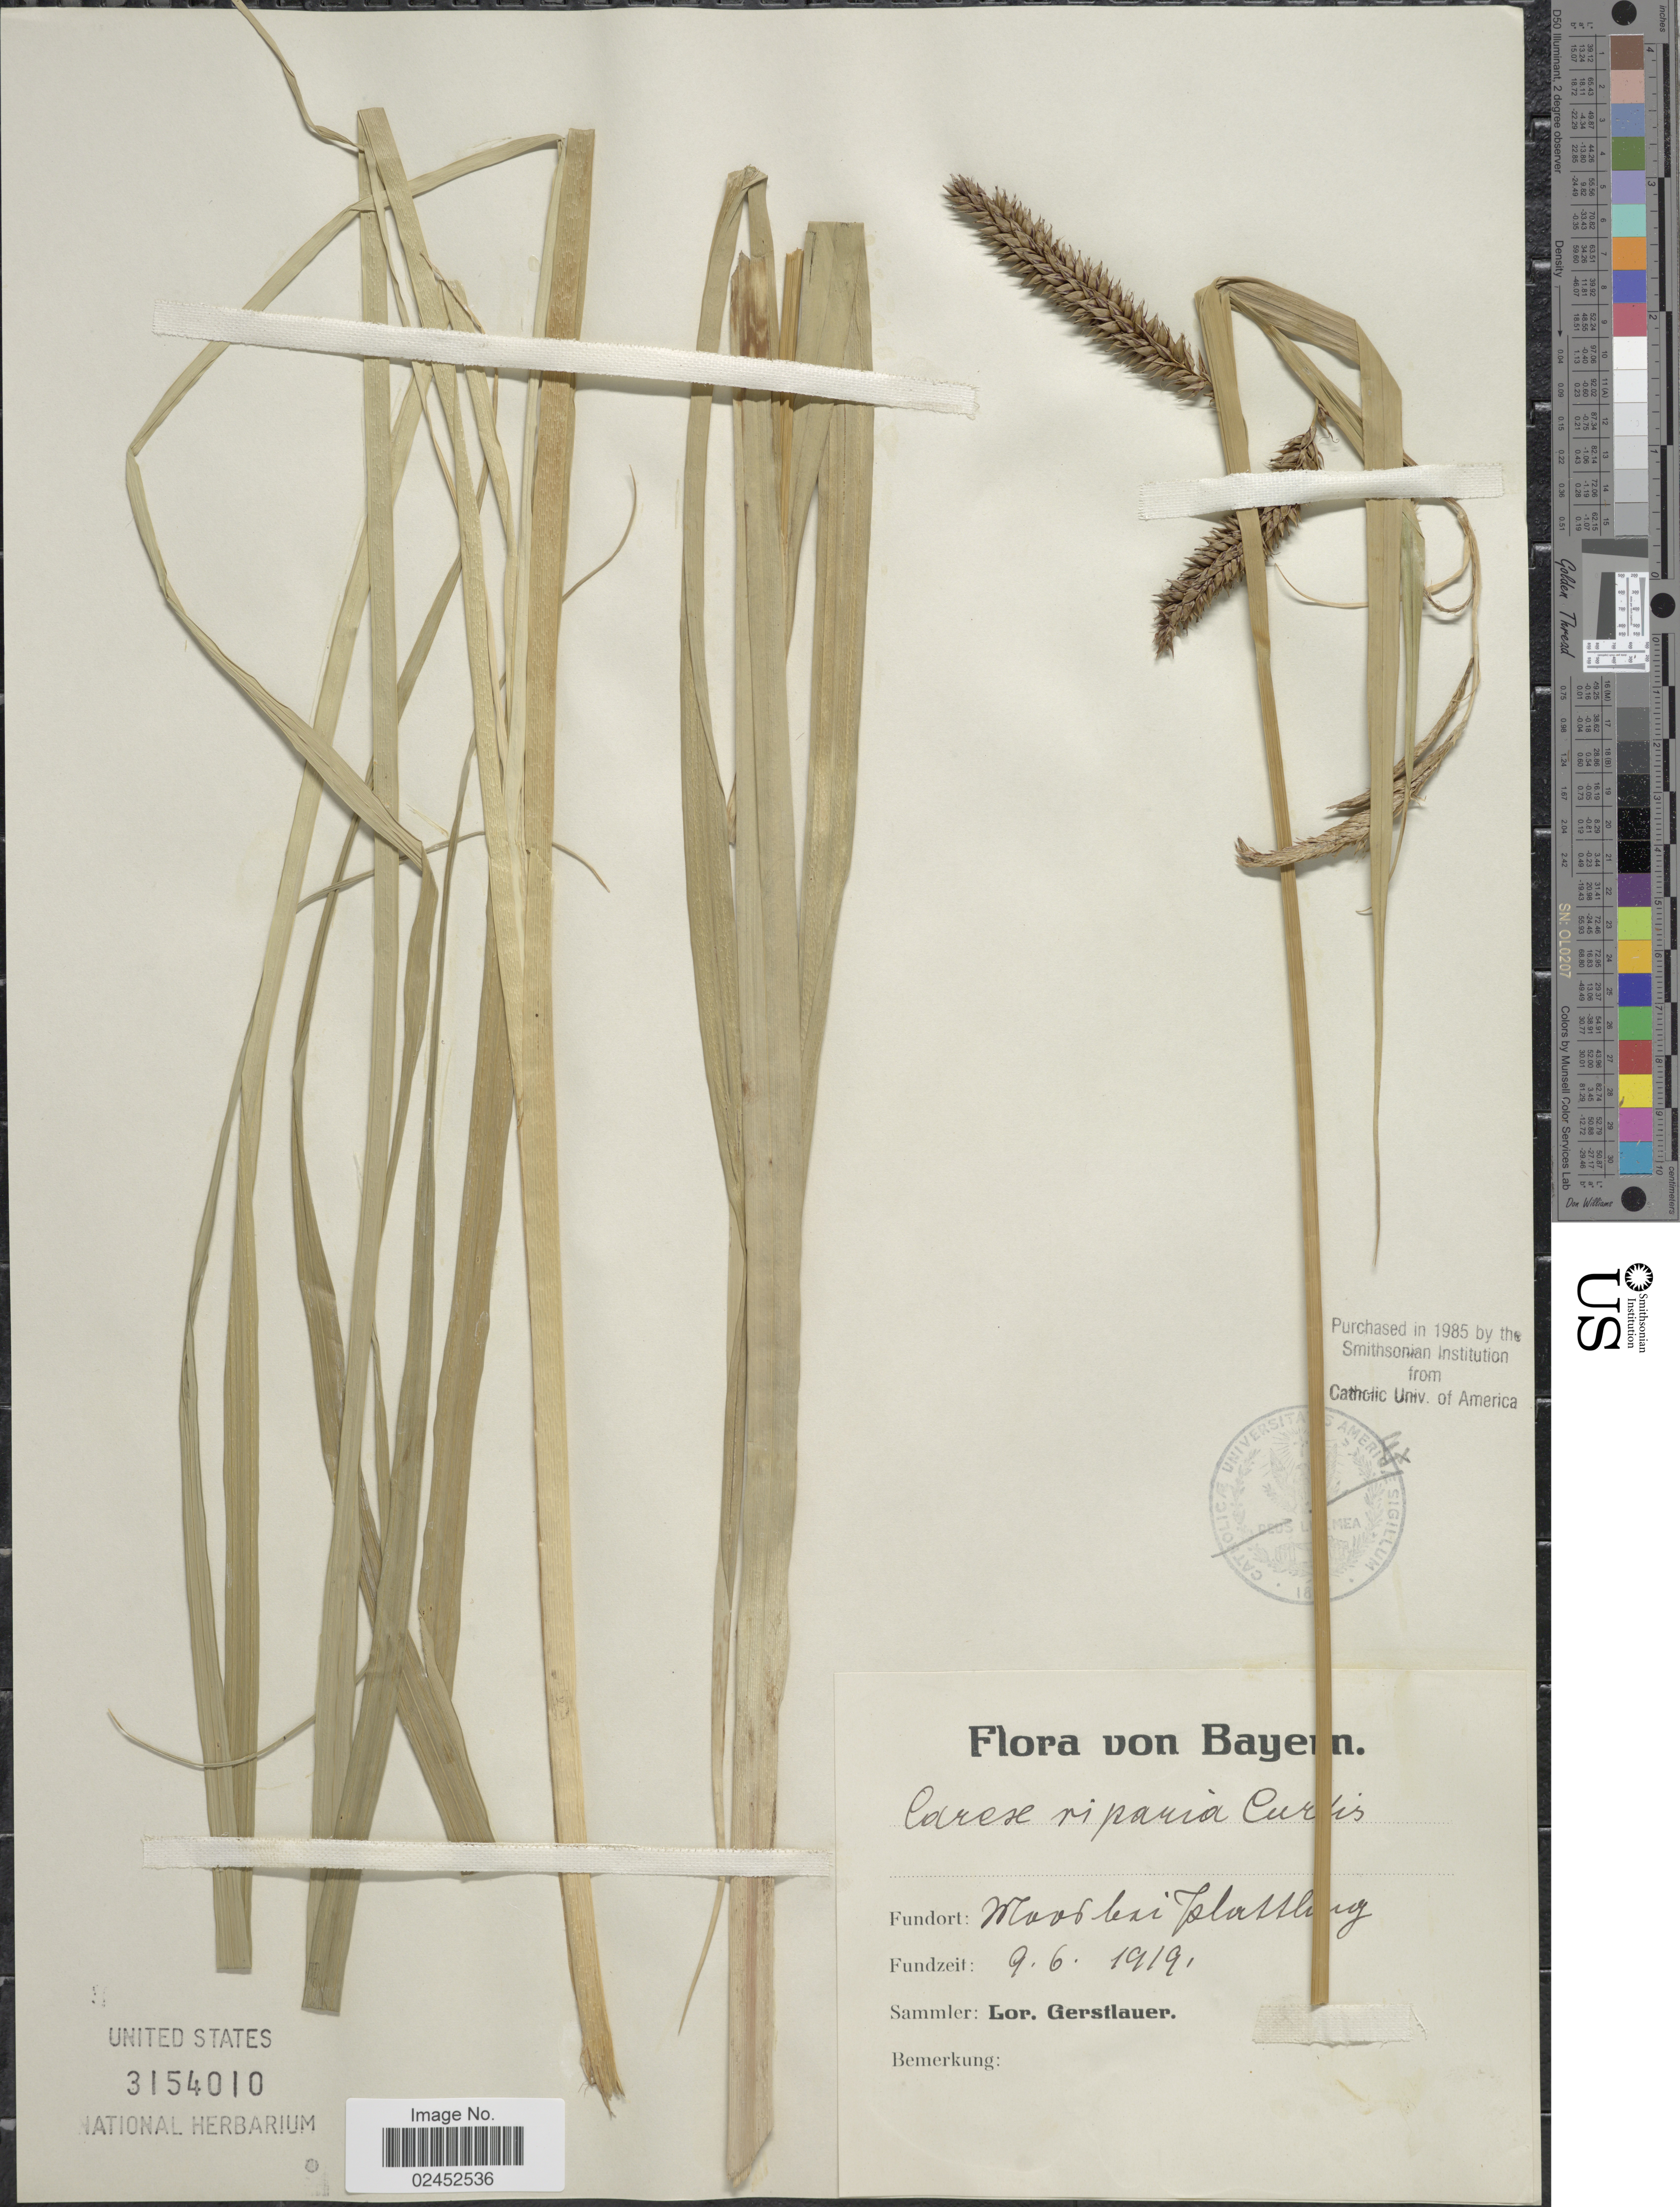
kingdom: Plantae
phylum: Tracheophyta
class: Liliopsida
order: Poales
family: Cyperaceae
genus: Carex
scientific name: Carex riparia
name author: Curtis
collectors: L. Gerstlauer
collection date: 1919-06-09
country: Germany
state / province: Bayern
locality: Bayern, Moor bei Plattburg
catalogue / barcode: US 3154010